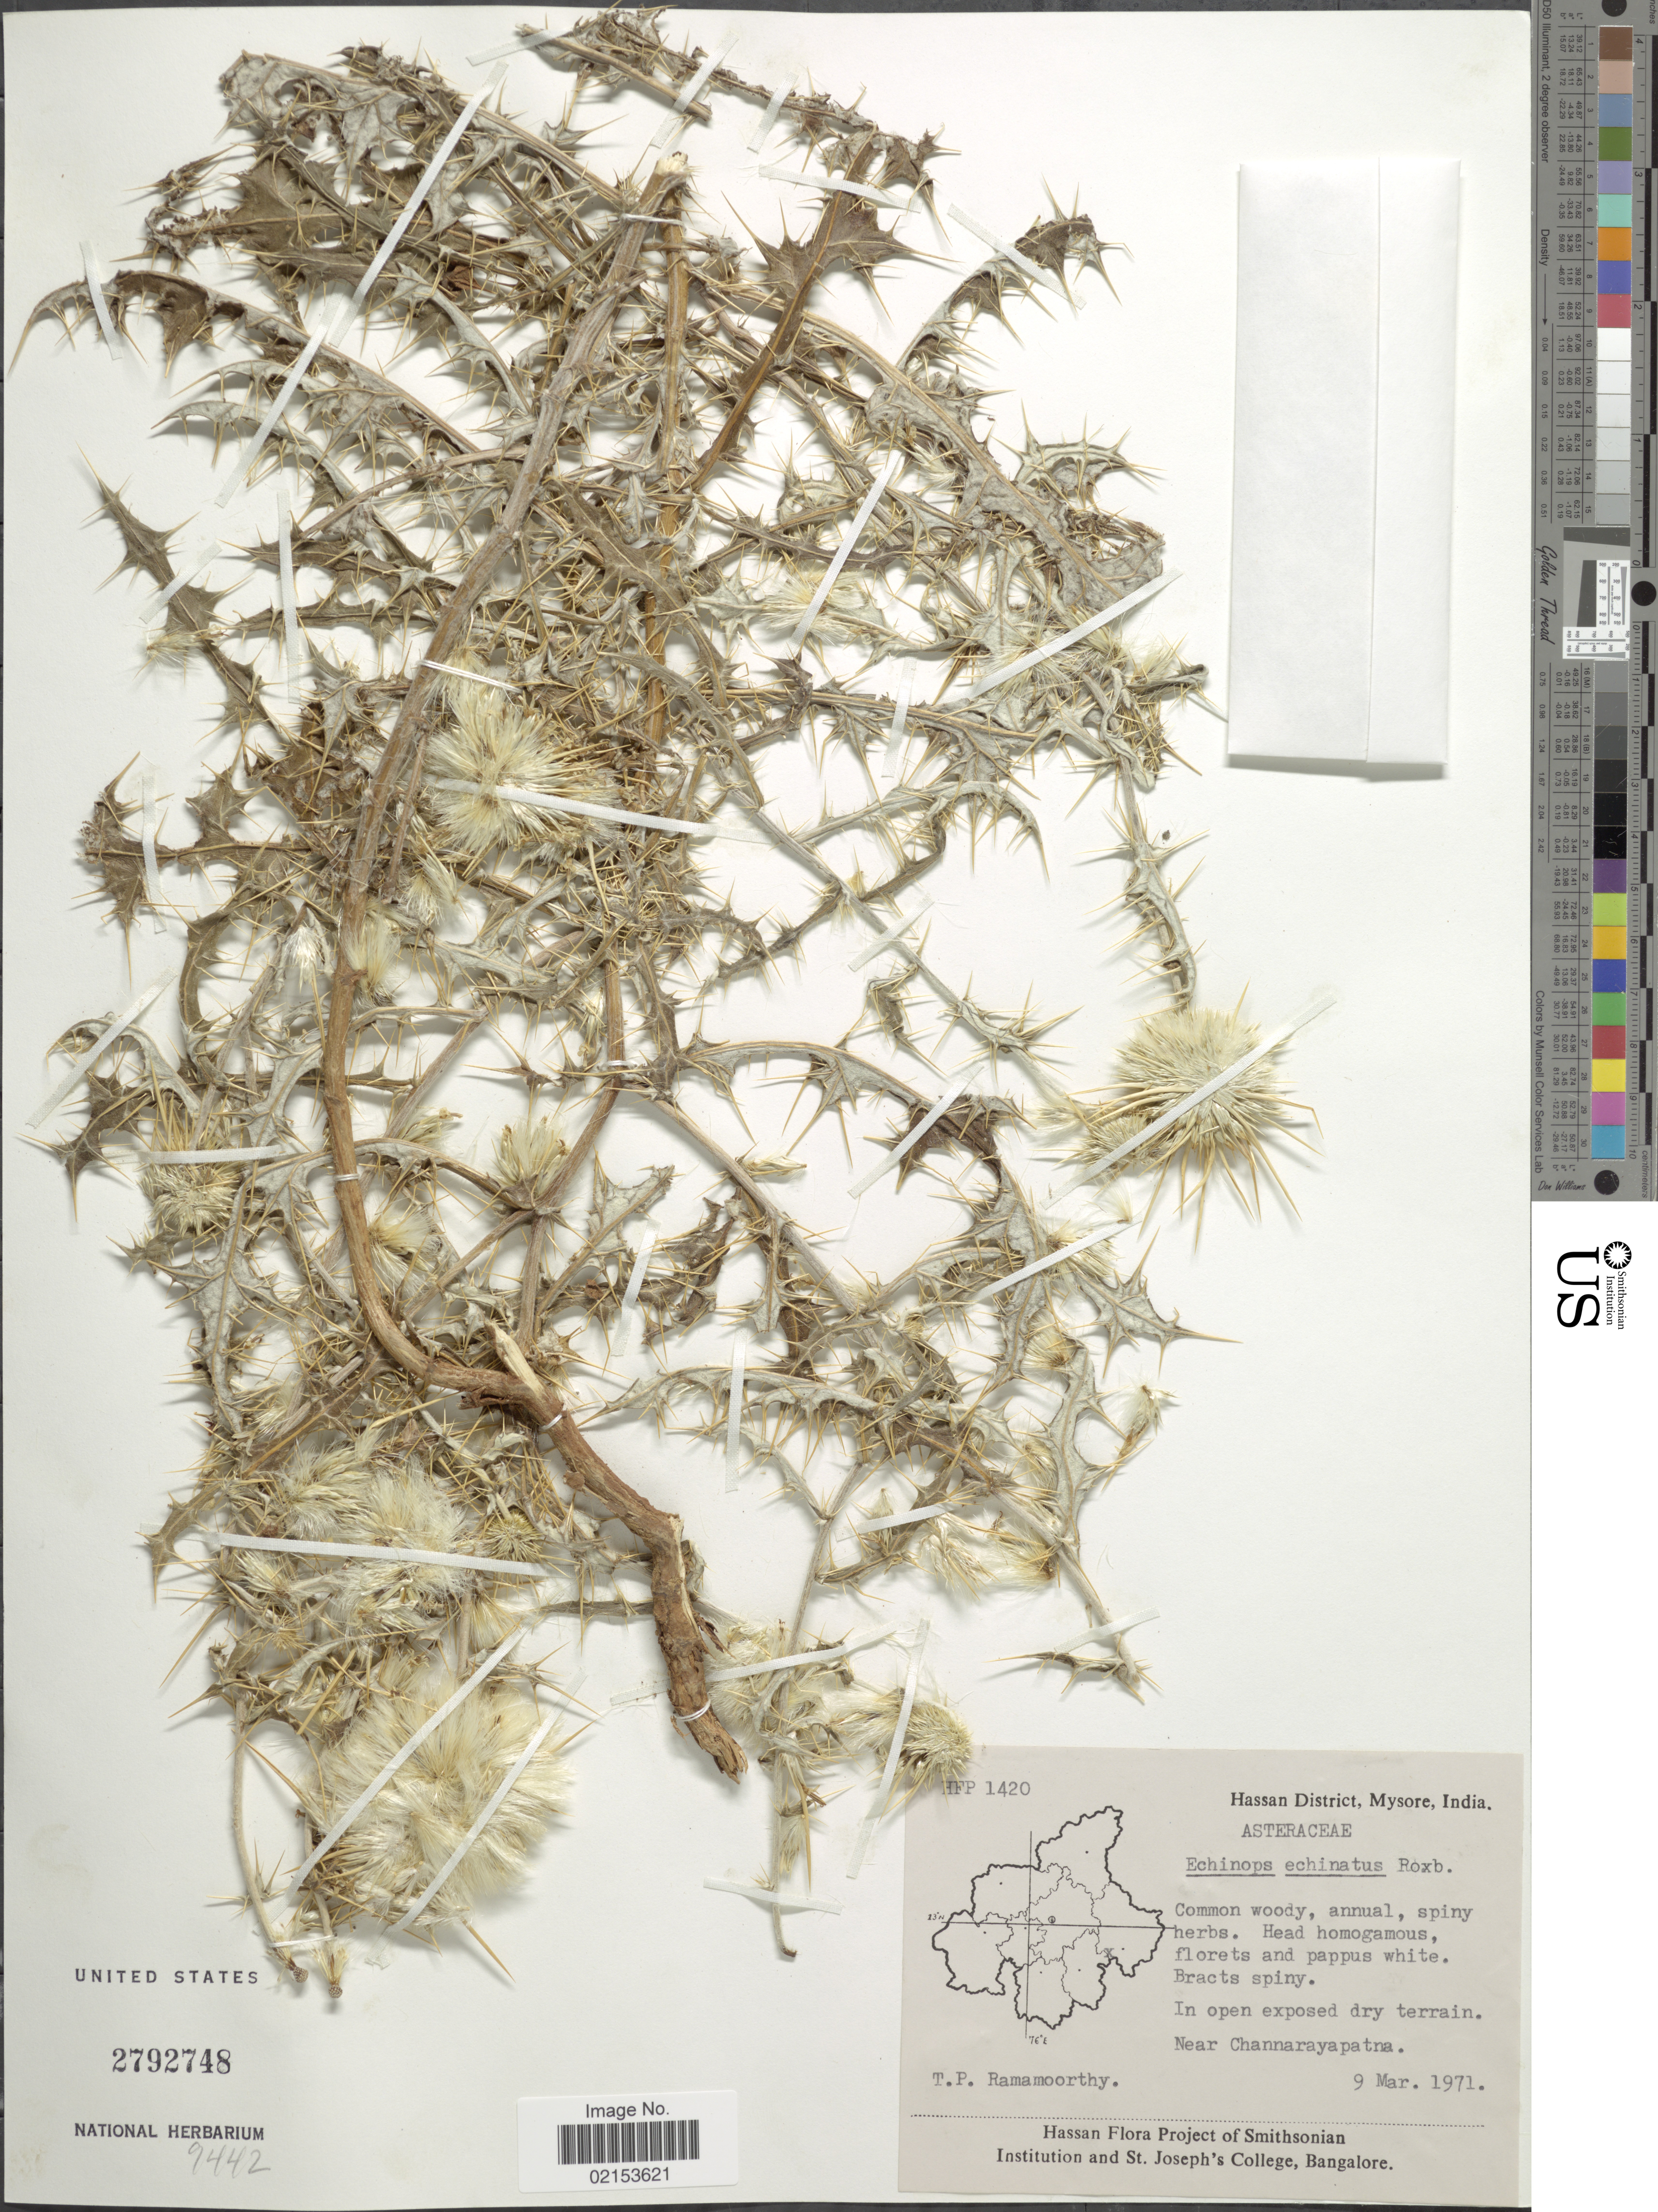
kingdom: Plantae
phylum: Tracheophyta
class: Magnoliopsida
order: Asterales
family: Asteraceae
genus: Echinops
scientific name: Echinops echinatus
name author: Roxb.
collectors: T. P. Ramamoorthy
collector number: HFP 1420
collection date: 1971-03-09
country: India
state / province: Karnataka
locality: Hassan District, Mysore. Near Channarayapatna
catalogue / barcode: US 2792748